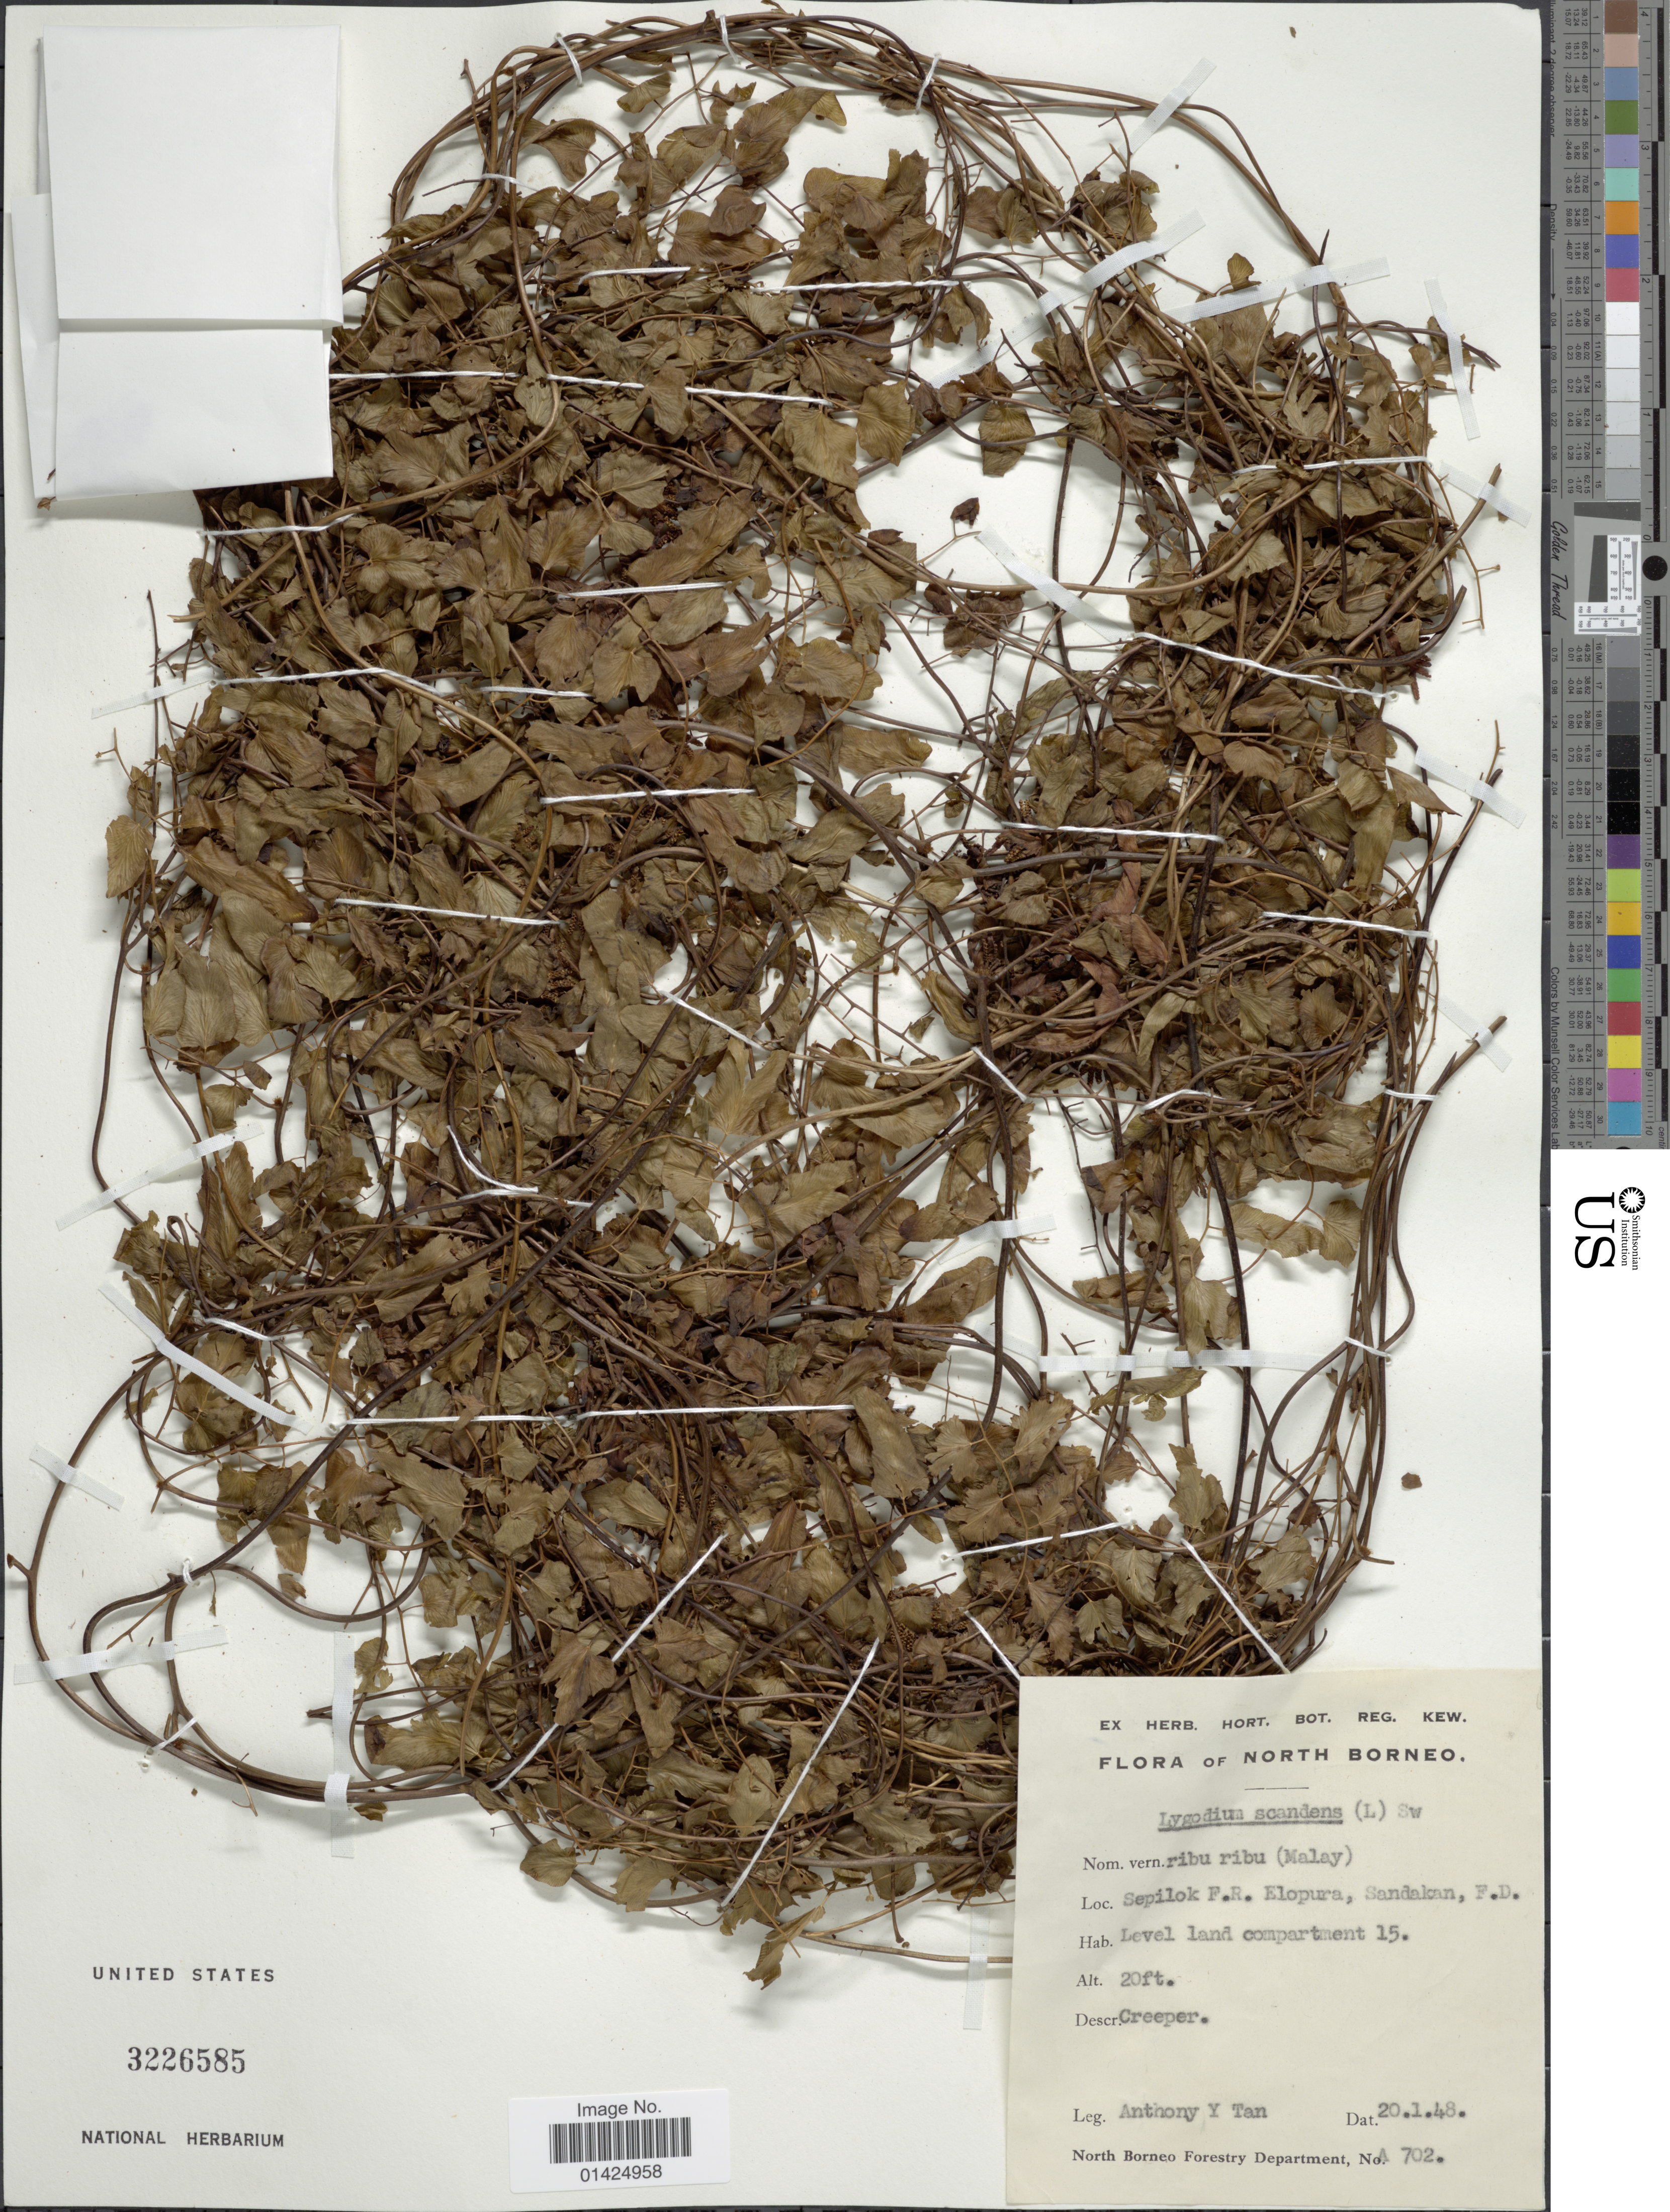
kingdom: Plantae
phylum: Tracheophyta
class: Polypodiopsida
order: Schizaeales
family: Lygodiaceae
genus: Lygodium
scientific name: Lygodium microphyllum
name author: (Cav.) R. Br.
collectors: A. Tan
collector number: A 702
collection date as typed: Transcribed d/m/y: 20/1/48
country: Malaysia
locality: North Borneo, Sepilok F.R. Elopura, Sandakan, F.D. Level and compartment 15.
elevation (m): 6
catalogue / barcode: US 3226585